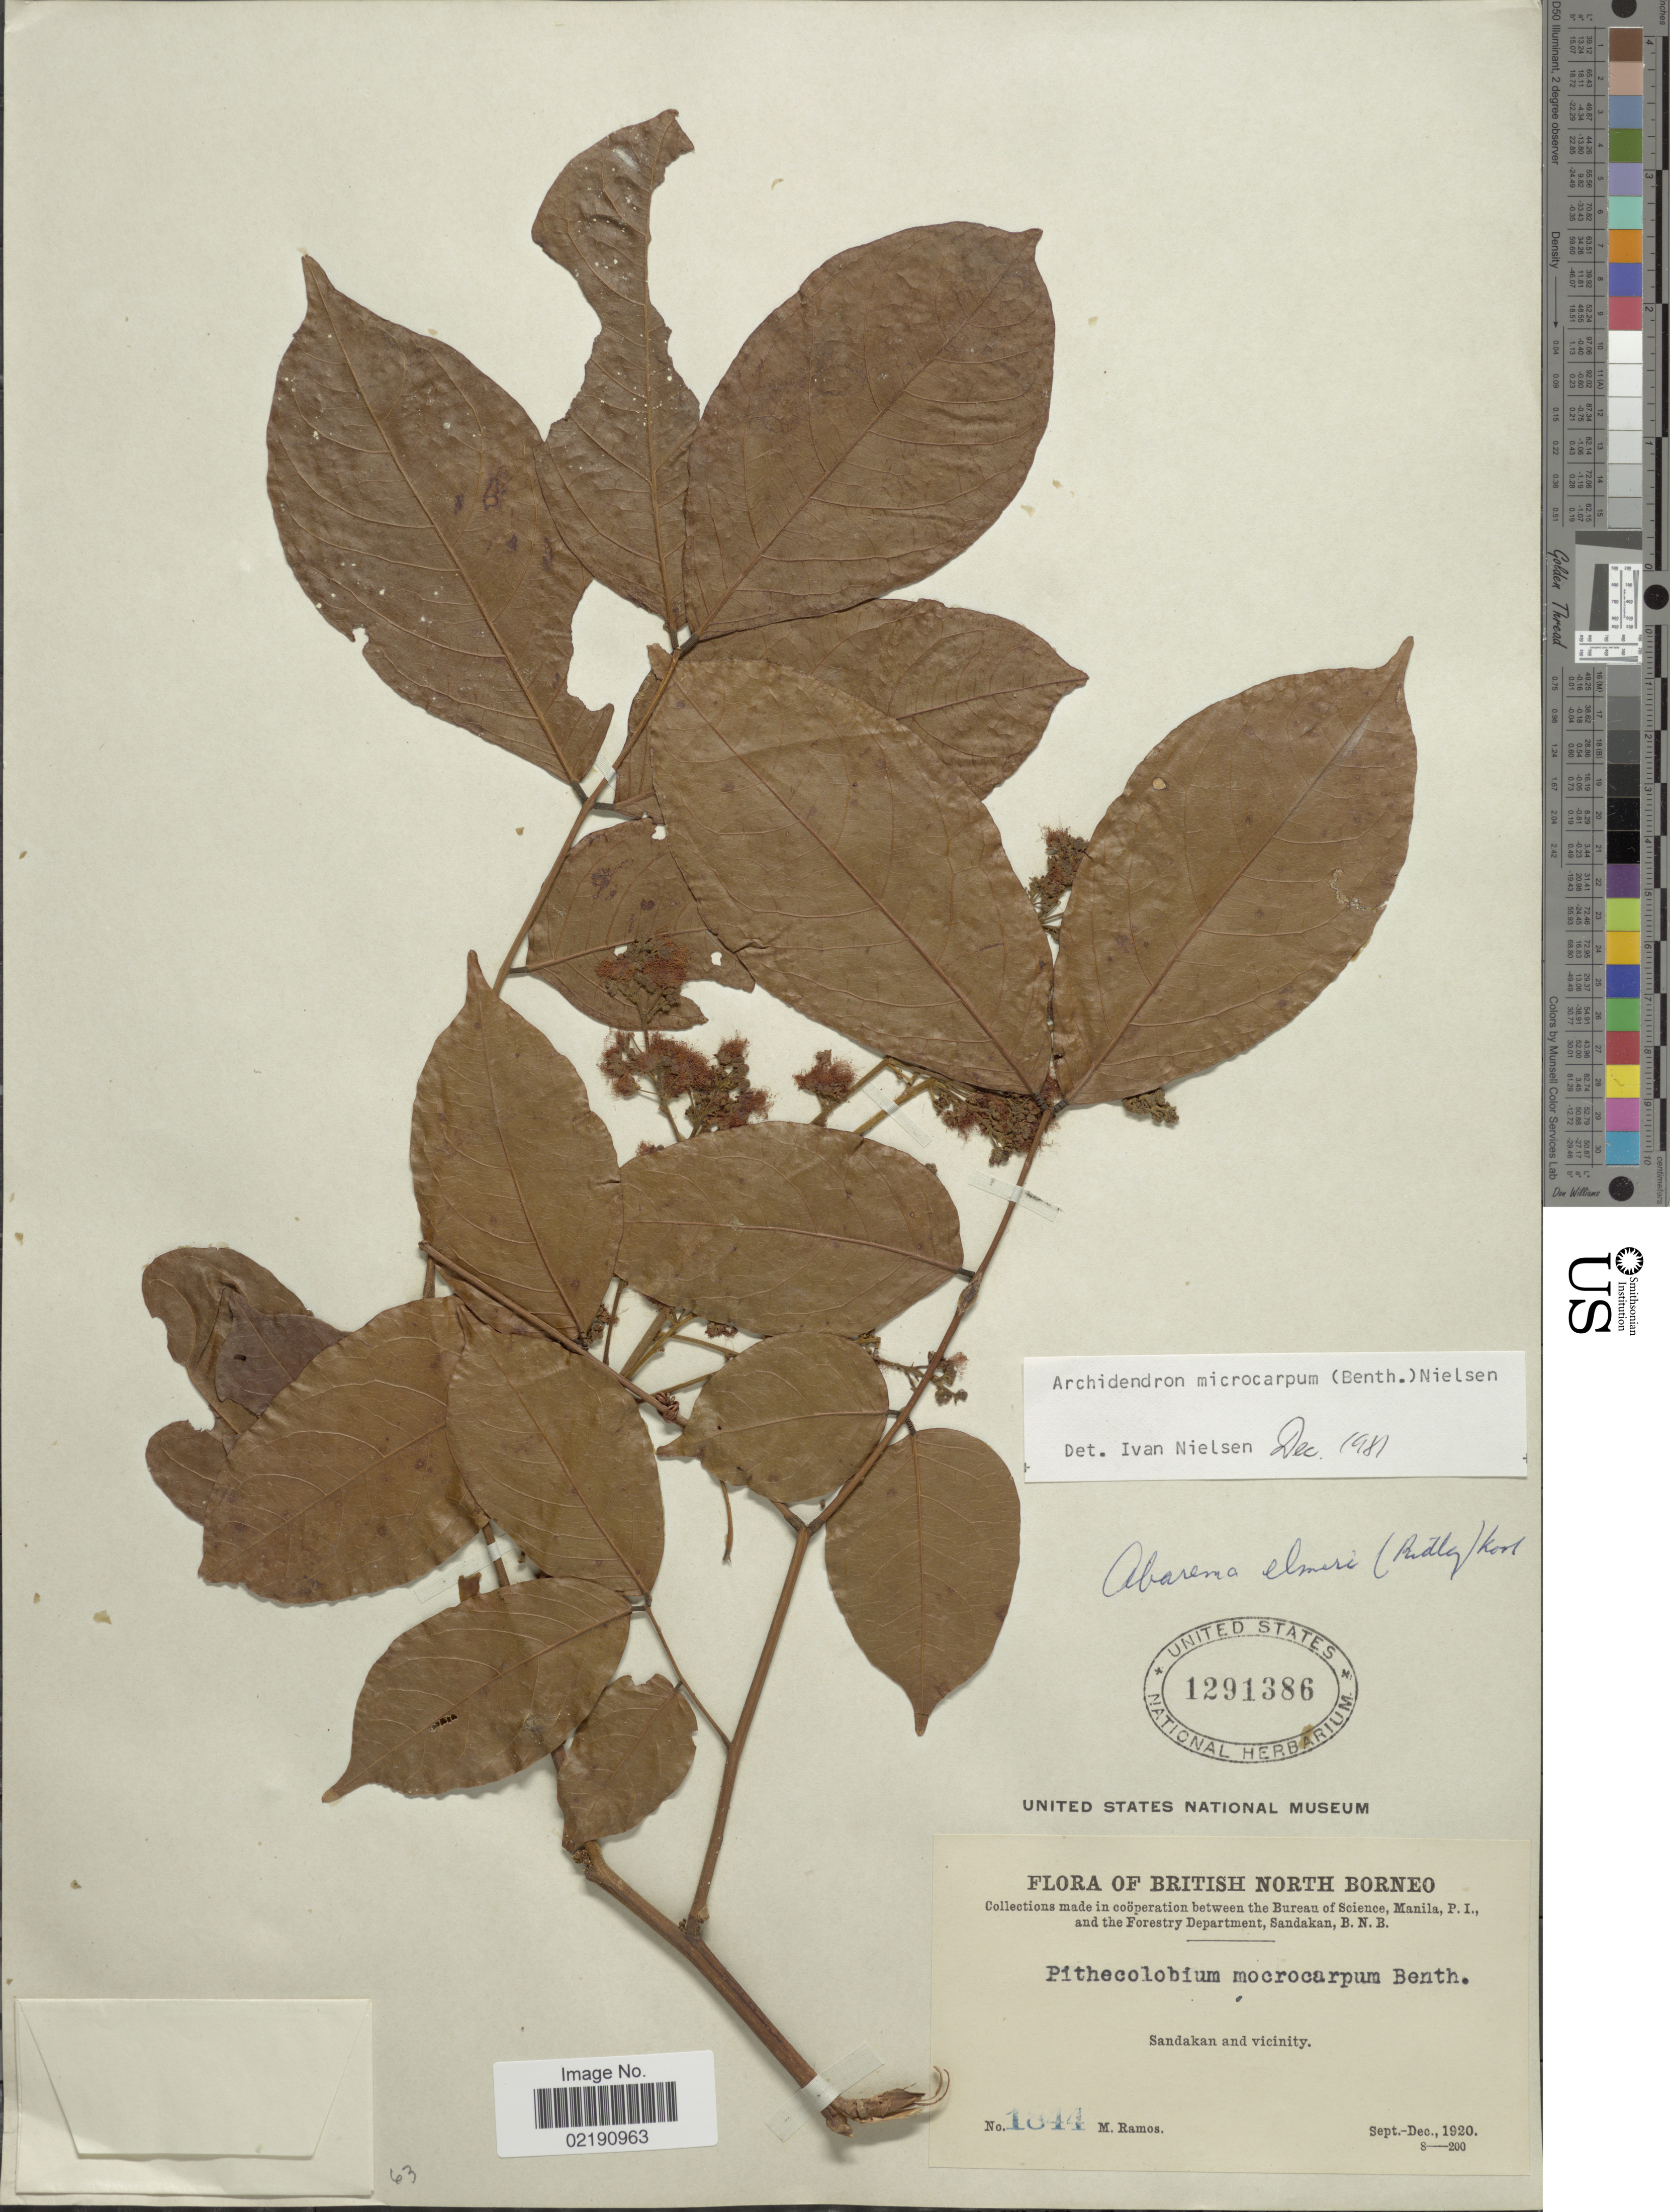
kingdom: Plantae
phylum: Tracheophyta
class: Magnoliopsida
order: Fabales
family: Fabaceae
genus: Archidendron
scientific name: Archidendron microcarpum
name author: (Benth.) I.C. Nielsen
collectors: M. Ramos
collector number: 1844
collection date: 1920-09/1920-12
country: Malaysia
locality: British North Borneo, Sandakan and vicinity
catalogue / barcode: US 1291386